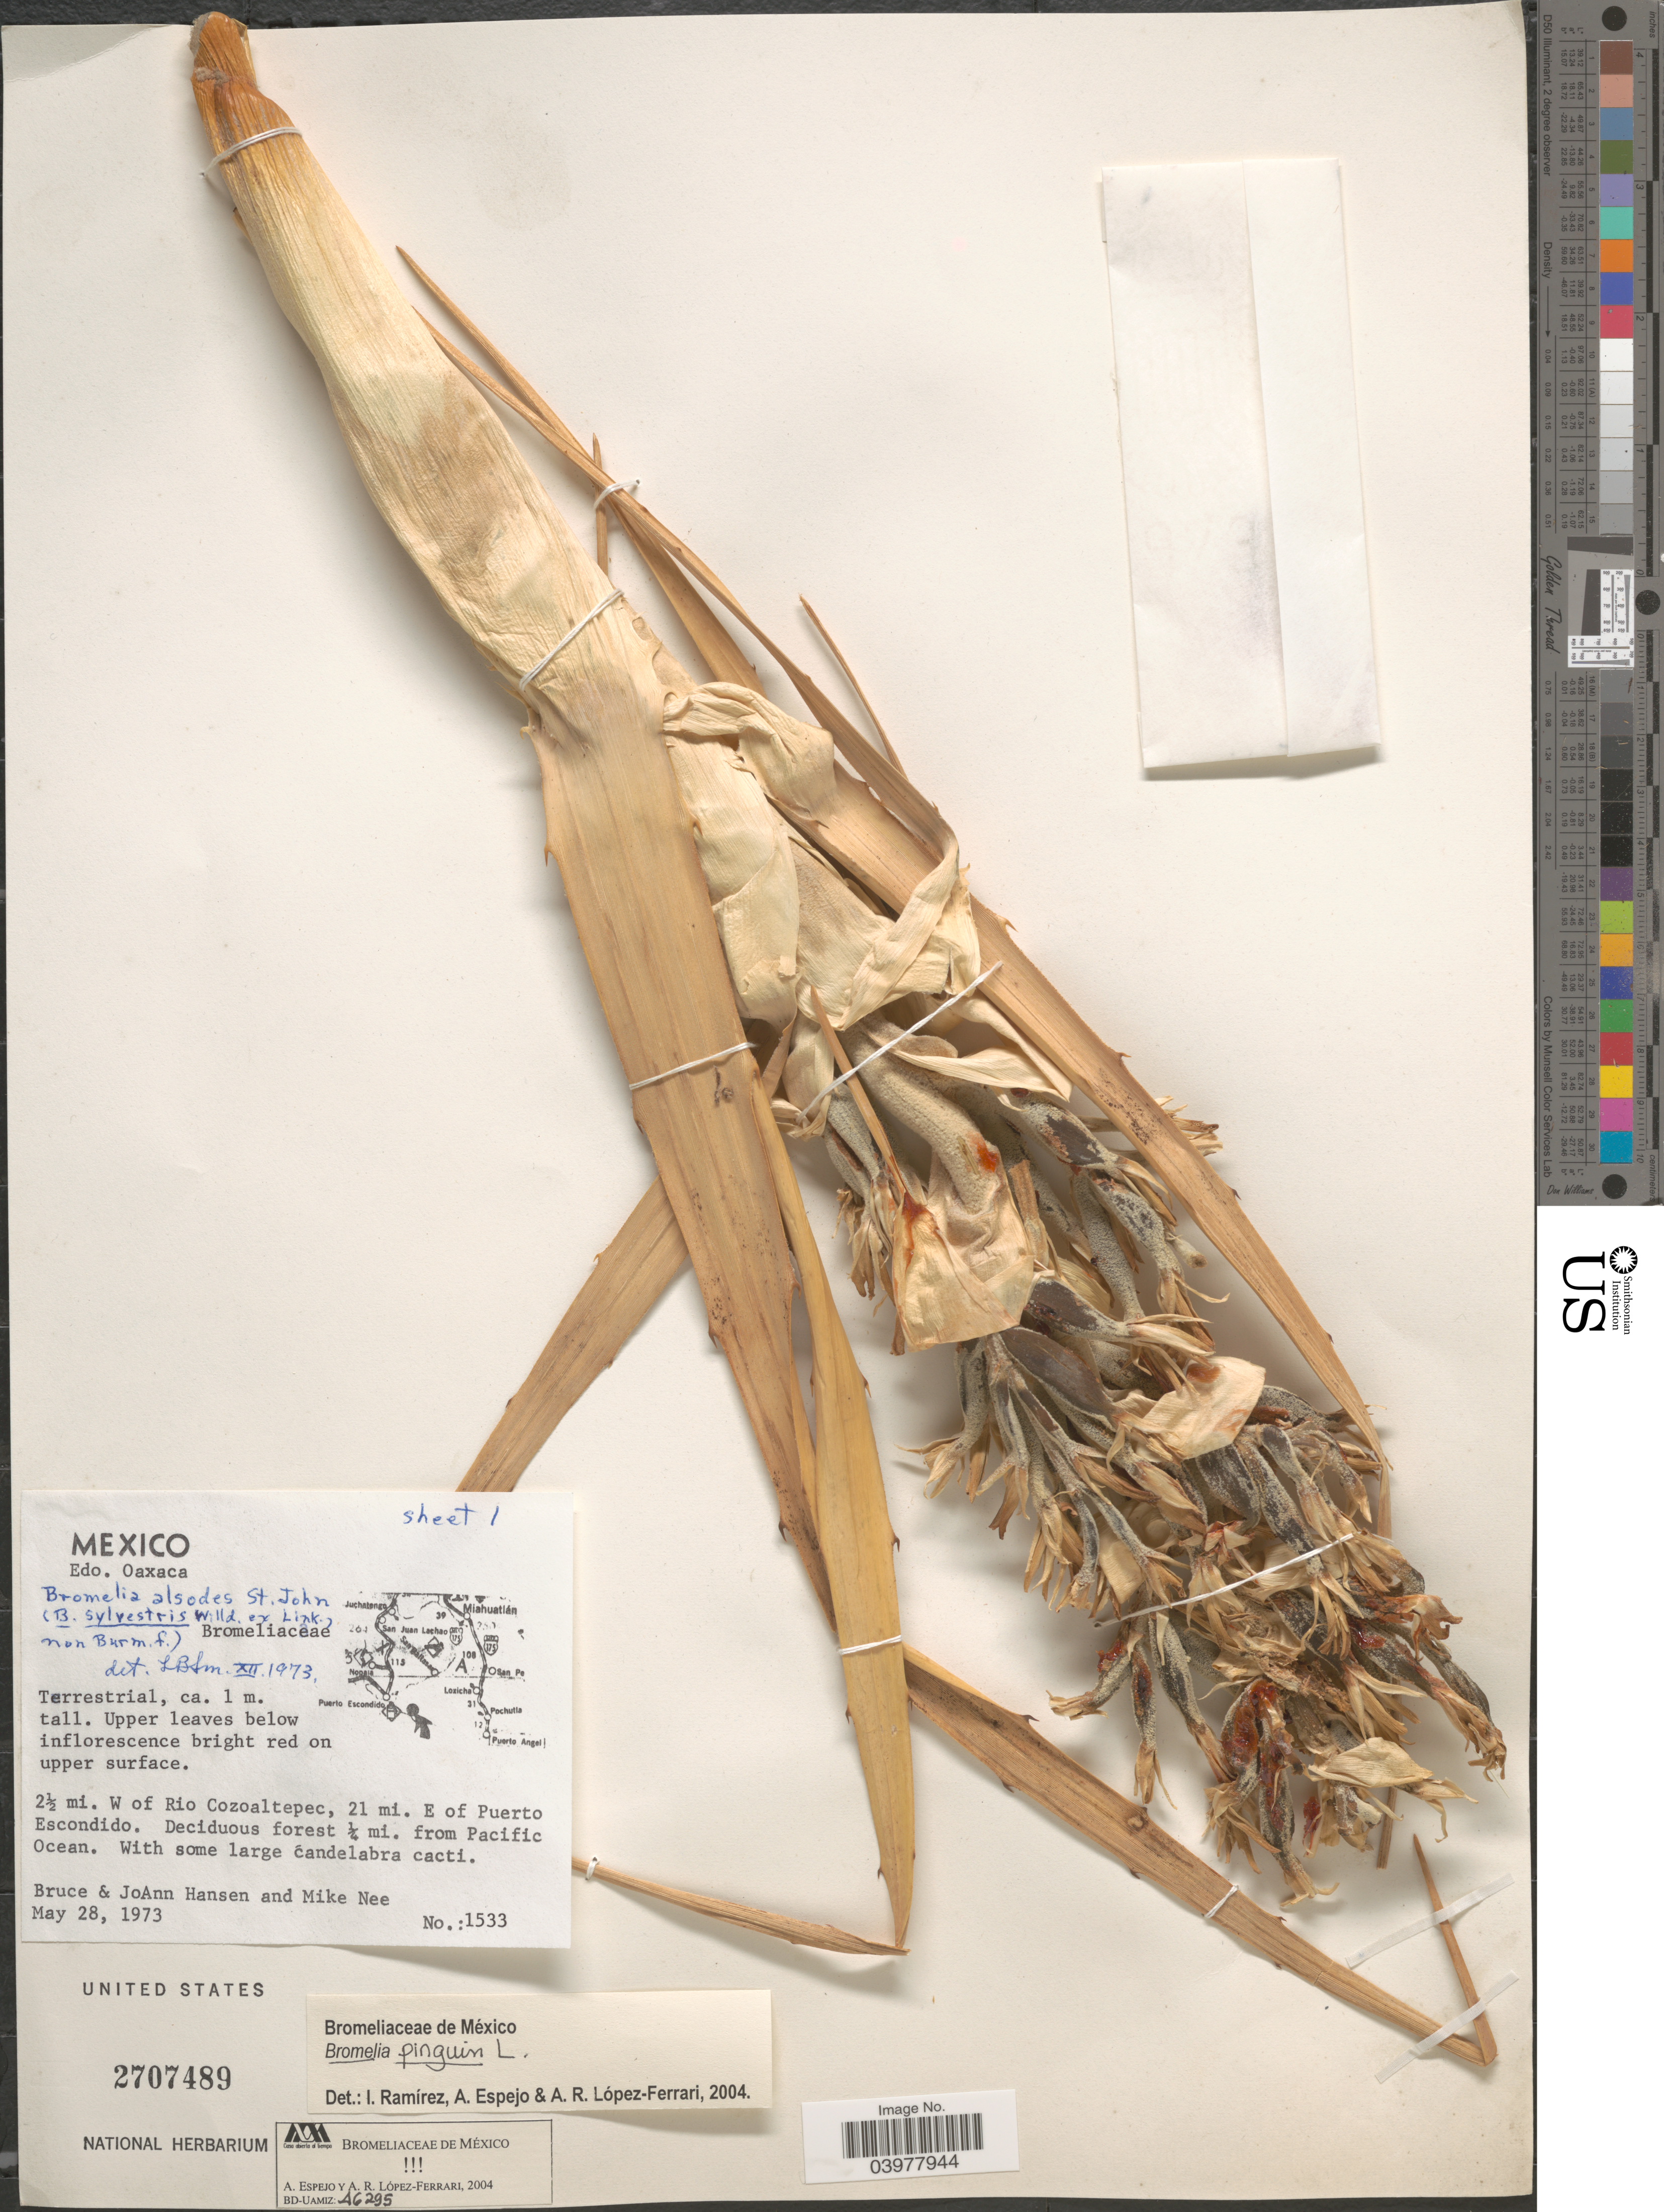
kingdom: Plantae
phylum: Tracheophyta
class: Liliopsida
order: Poales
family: Bromeliaceae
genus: Bromelia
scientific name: Bromelia pinguin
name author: L.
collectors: B. Hansen, J. Hansen & M. Nee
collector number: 1533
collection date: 1973-05-28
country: Mexico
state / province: Oaxaca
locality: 2½ mi. W of Rio Cozoaltepec, 21 mi. E of Puerto Escondido. Deciduous forest ¼ mi. from Pacific Ocean.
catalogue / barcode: US 2707489